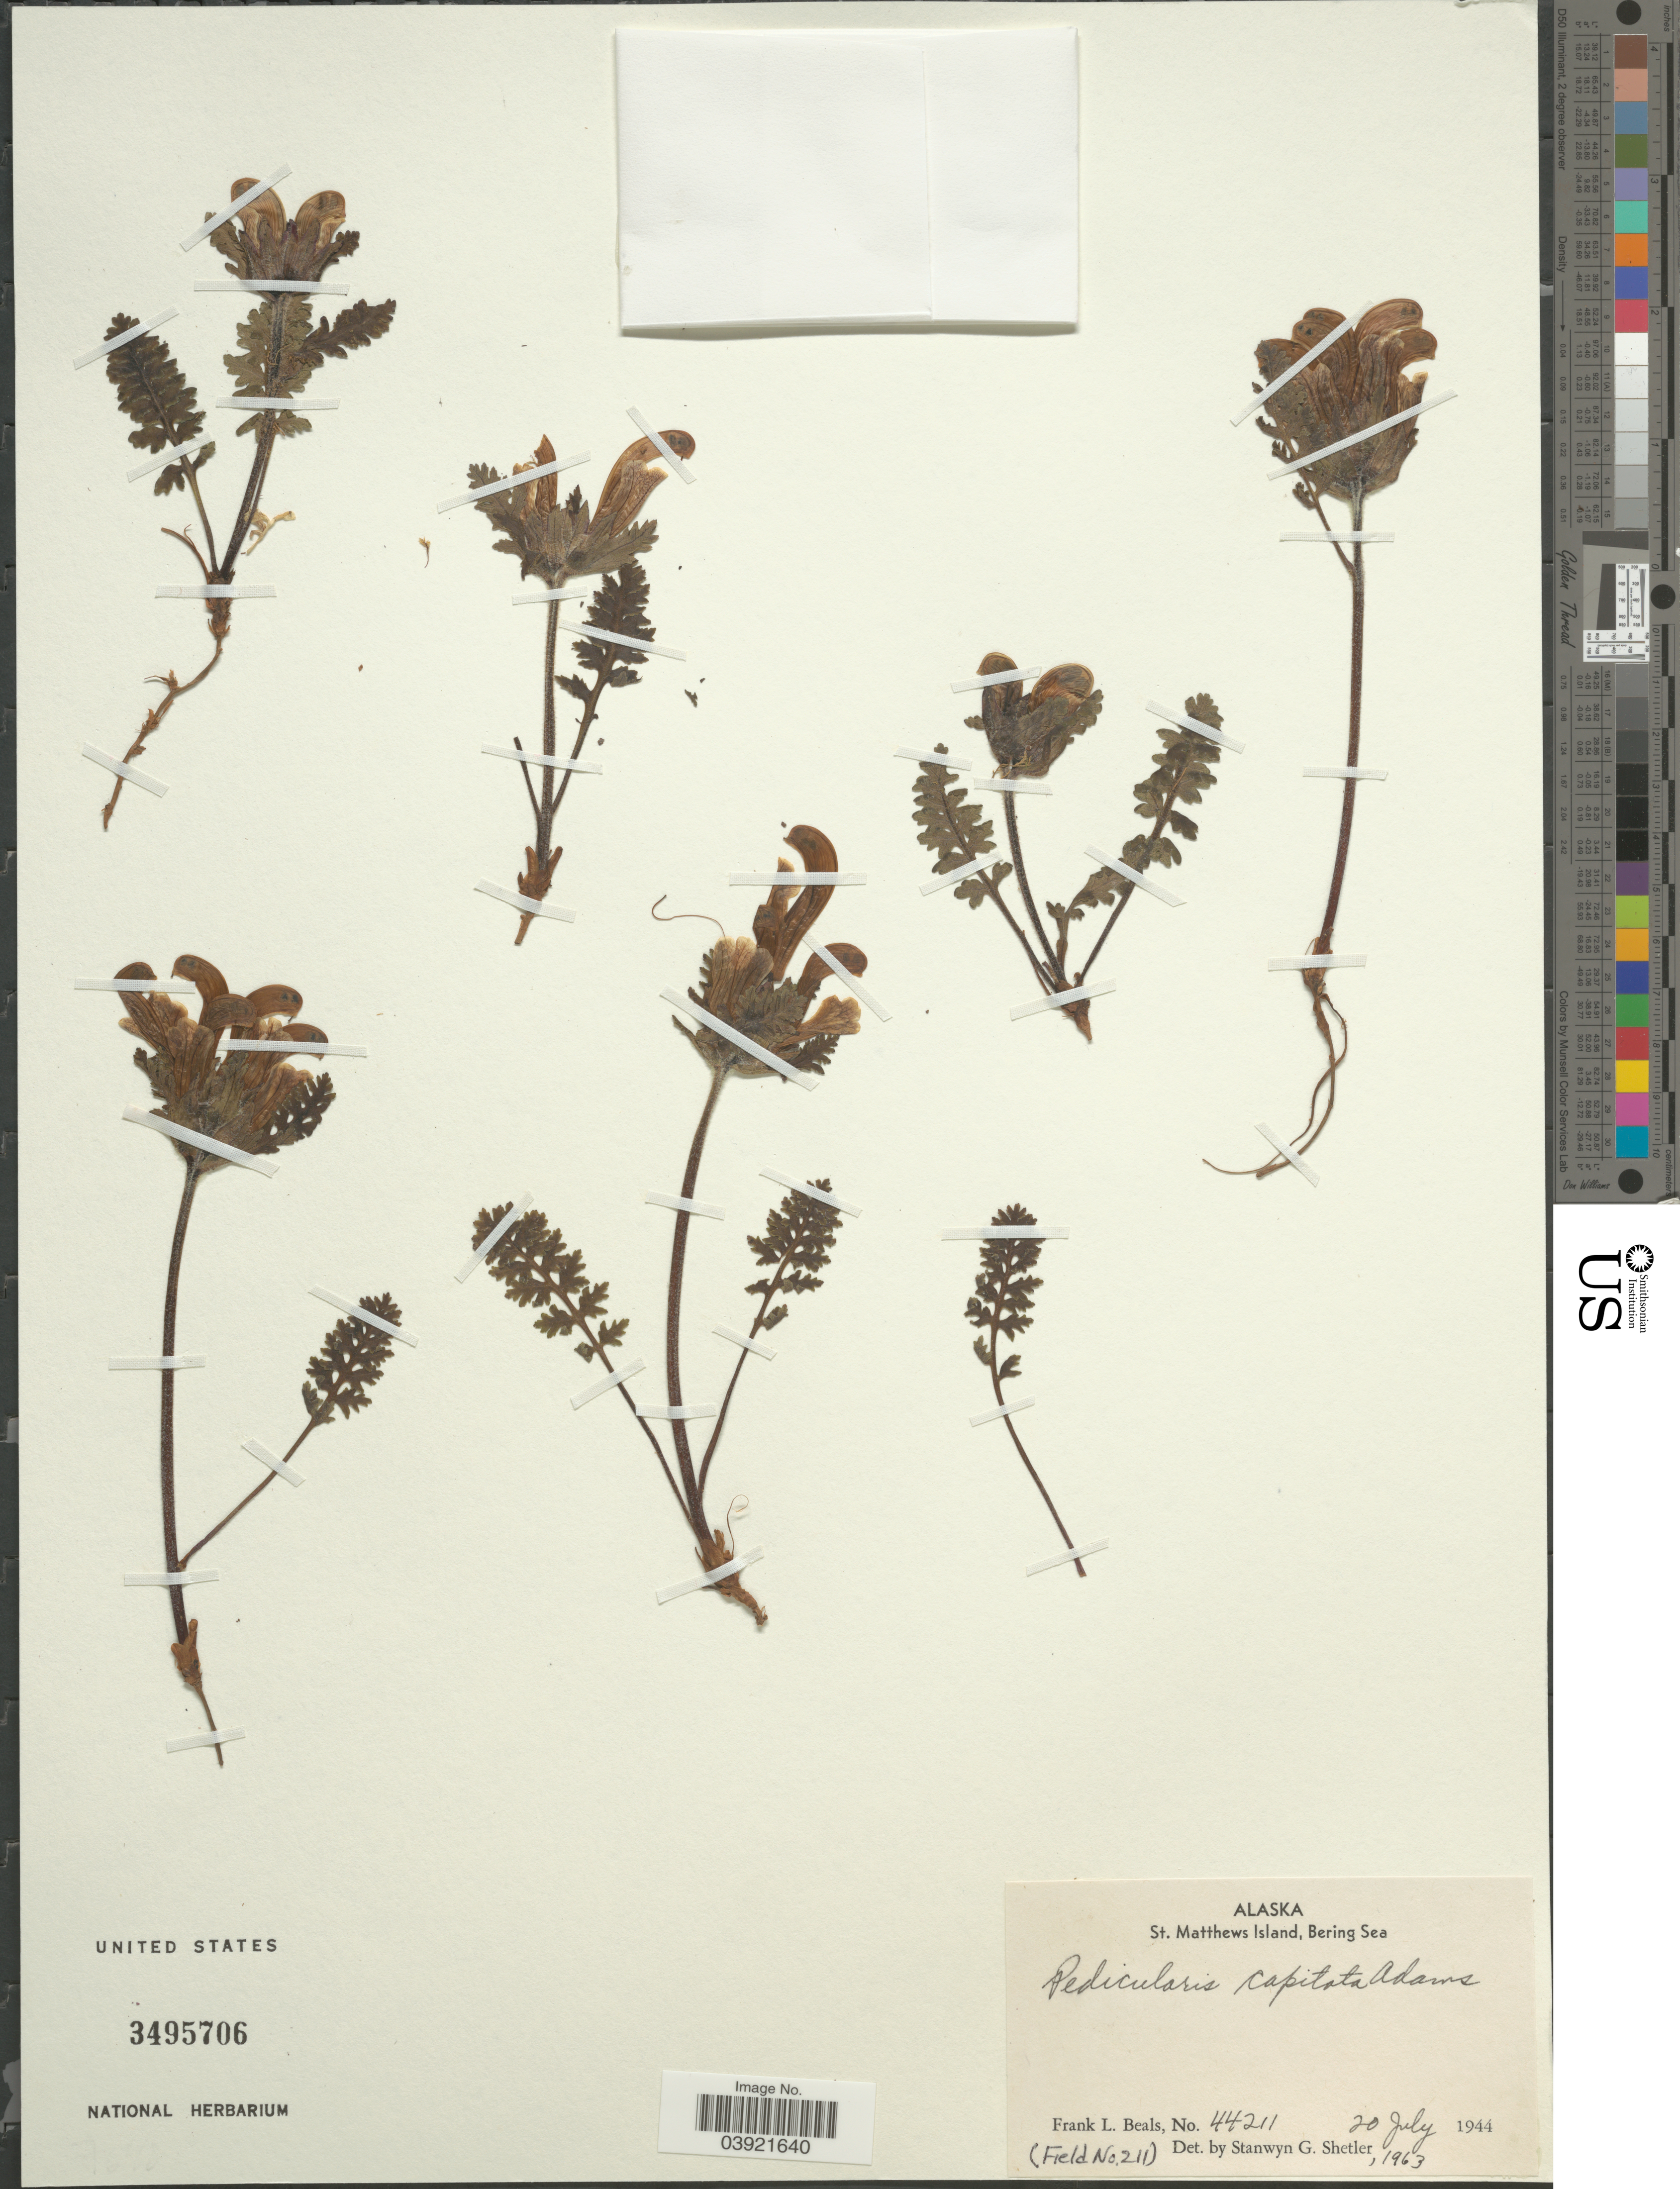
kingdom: Plantae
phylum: Tracheophyta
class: Magnoliopsida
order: Lamiales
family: Orobanchaceae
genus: Pedicularis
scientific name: Pedicularis capitata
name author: Adams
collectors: F. Beals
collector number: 44211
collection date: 1944-07-20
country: United States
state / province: Alaska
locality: St. Matthews Island, Bering Sea.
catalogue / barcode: US 3495706